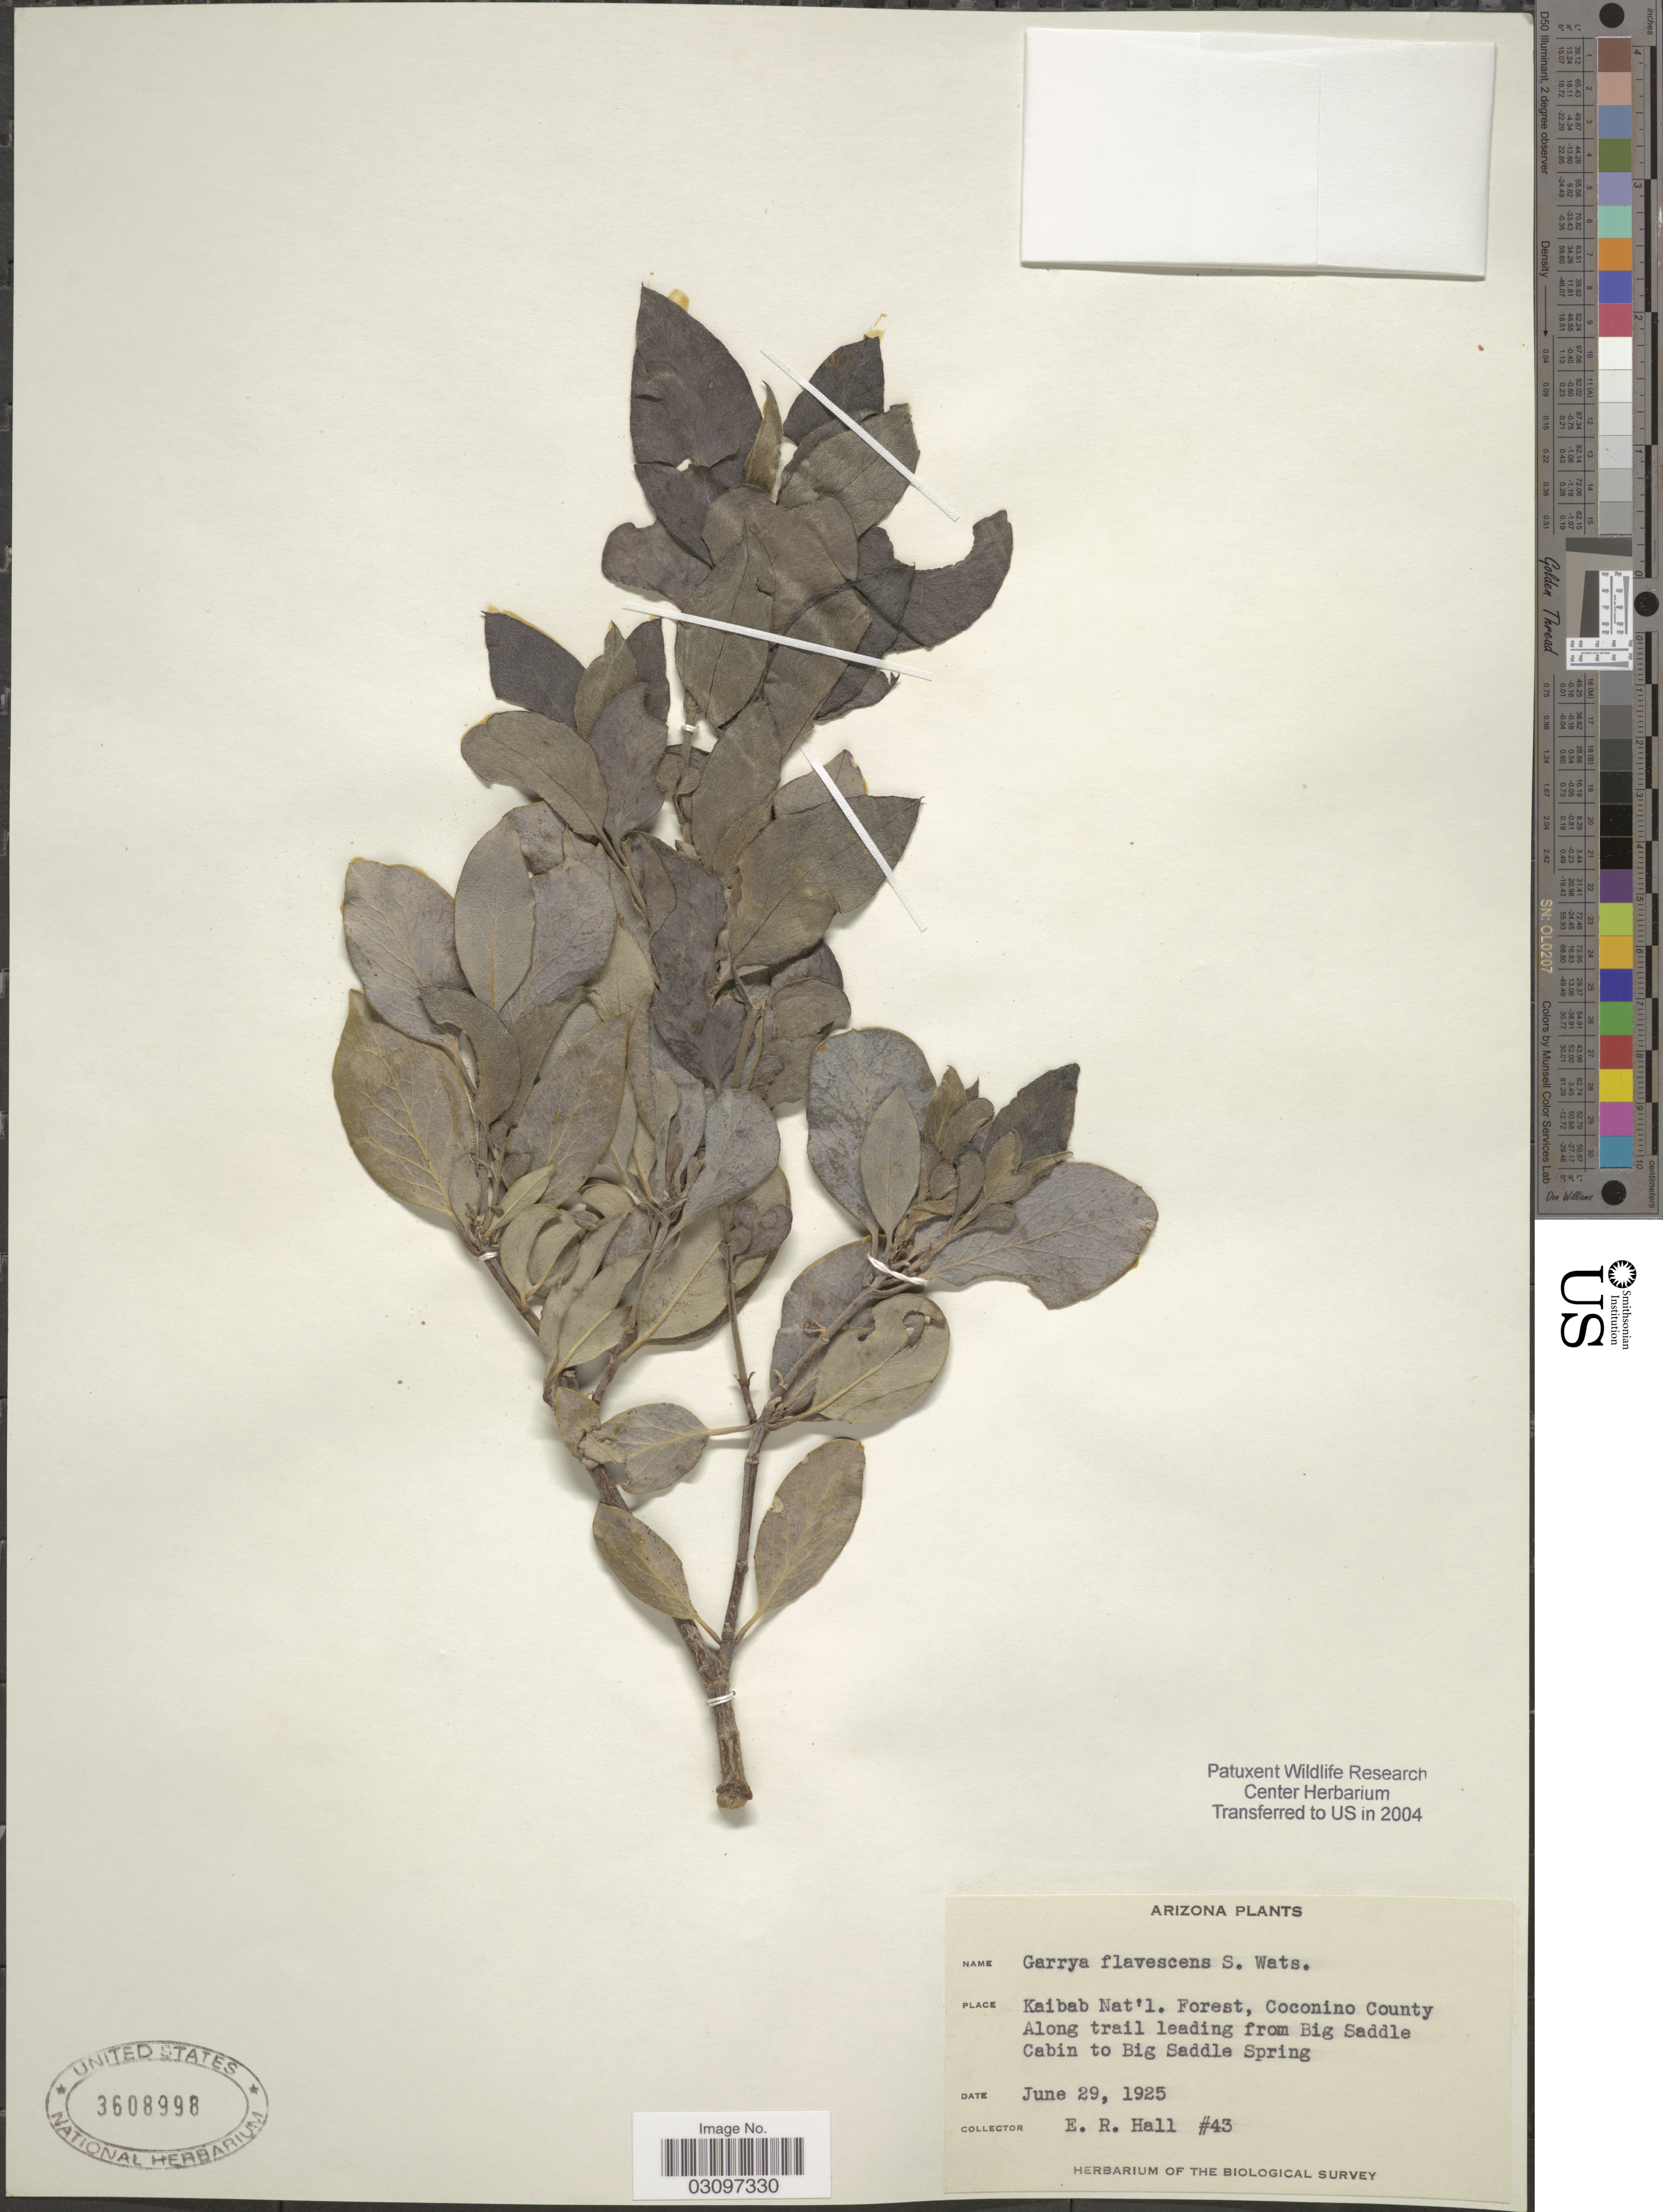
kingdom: Plantae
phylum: Tracheophyta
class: Magnoliopsida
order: Garryales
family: Garryaceae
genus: Garrya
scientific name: Garrya flavescens subsp. flavescens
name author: S. Watson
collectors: E. Hall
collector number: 43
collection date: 1925-06-29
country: United States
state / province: Arizona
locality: Kaibab Nat'l. Forest, Coconino County. Along trail leading from Big Saddle Cabin to Big Saddle Spring.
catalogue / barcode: US 3608998